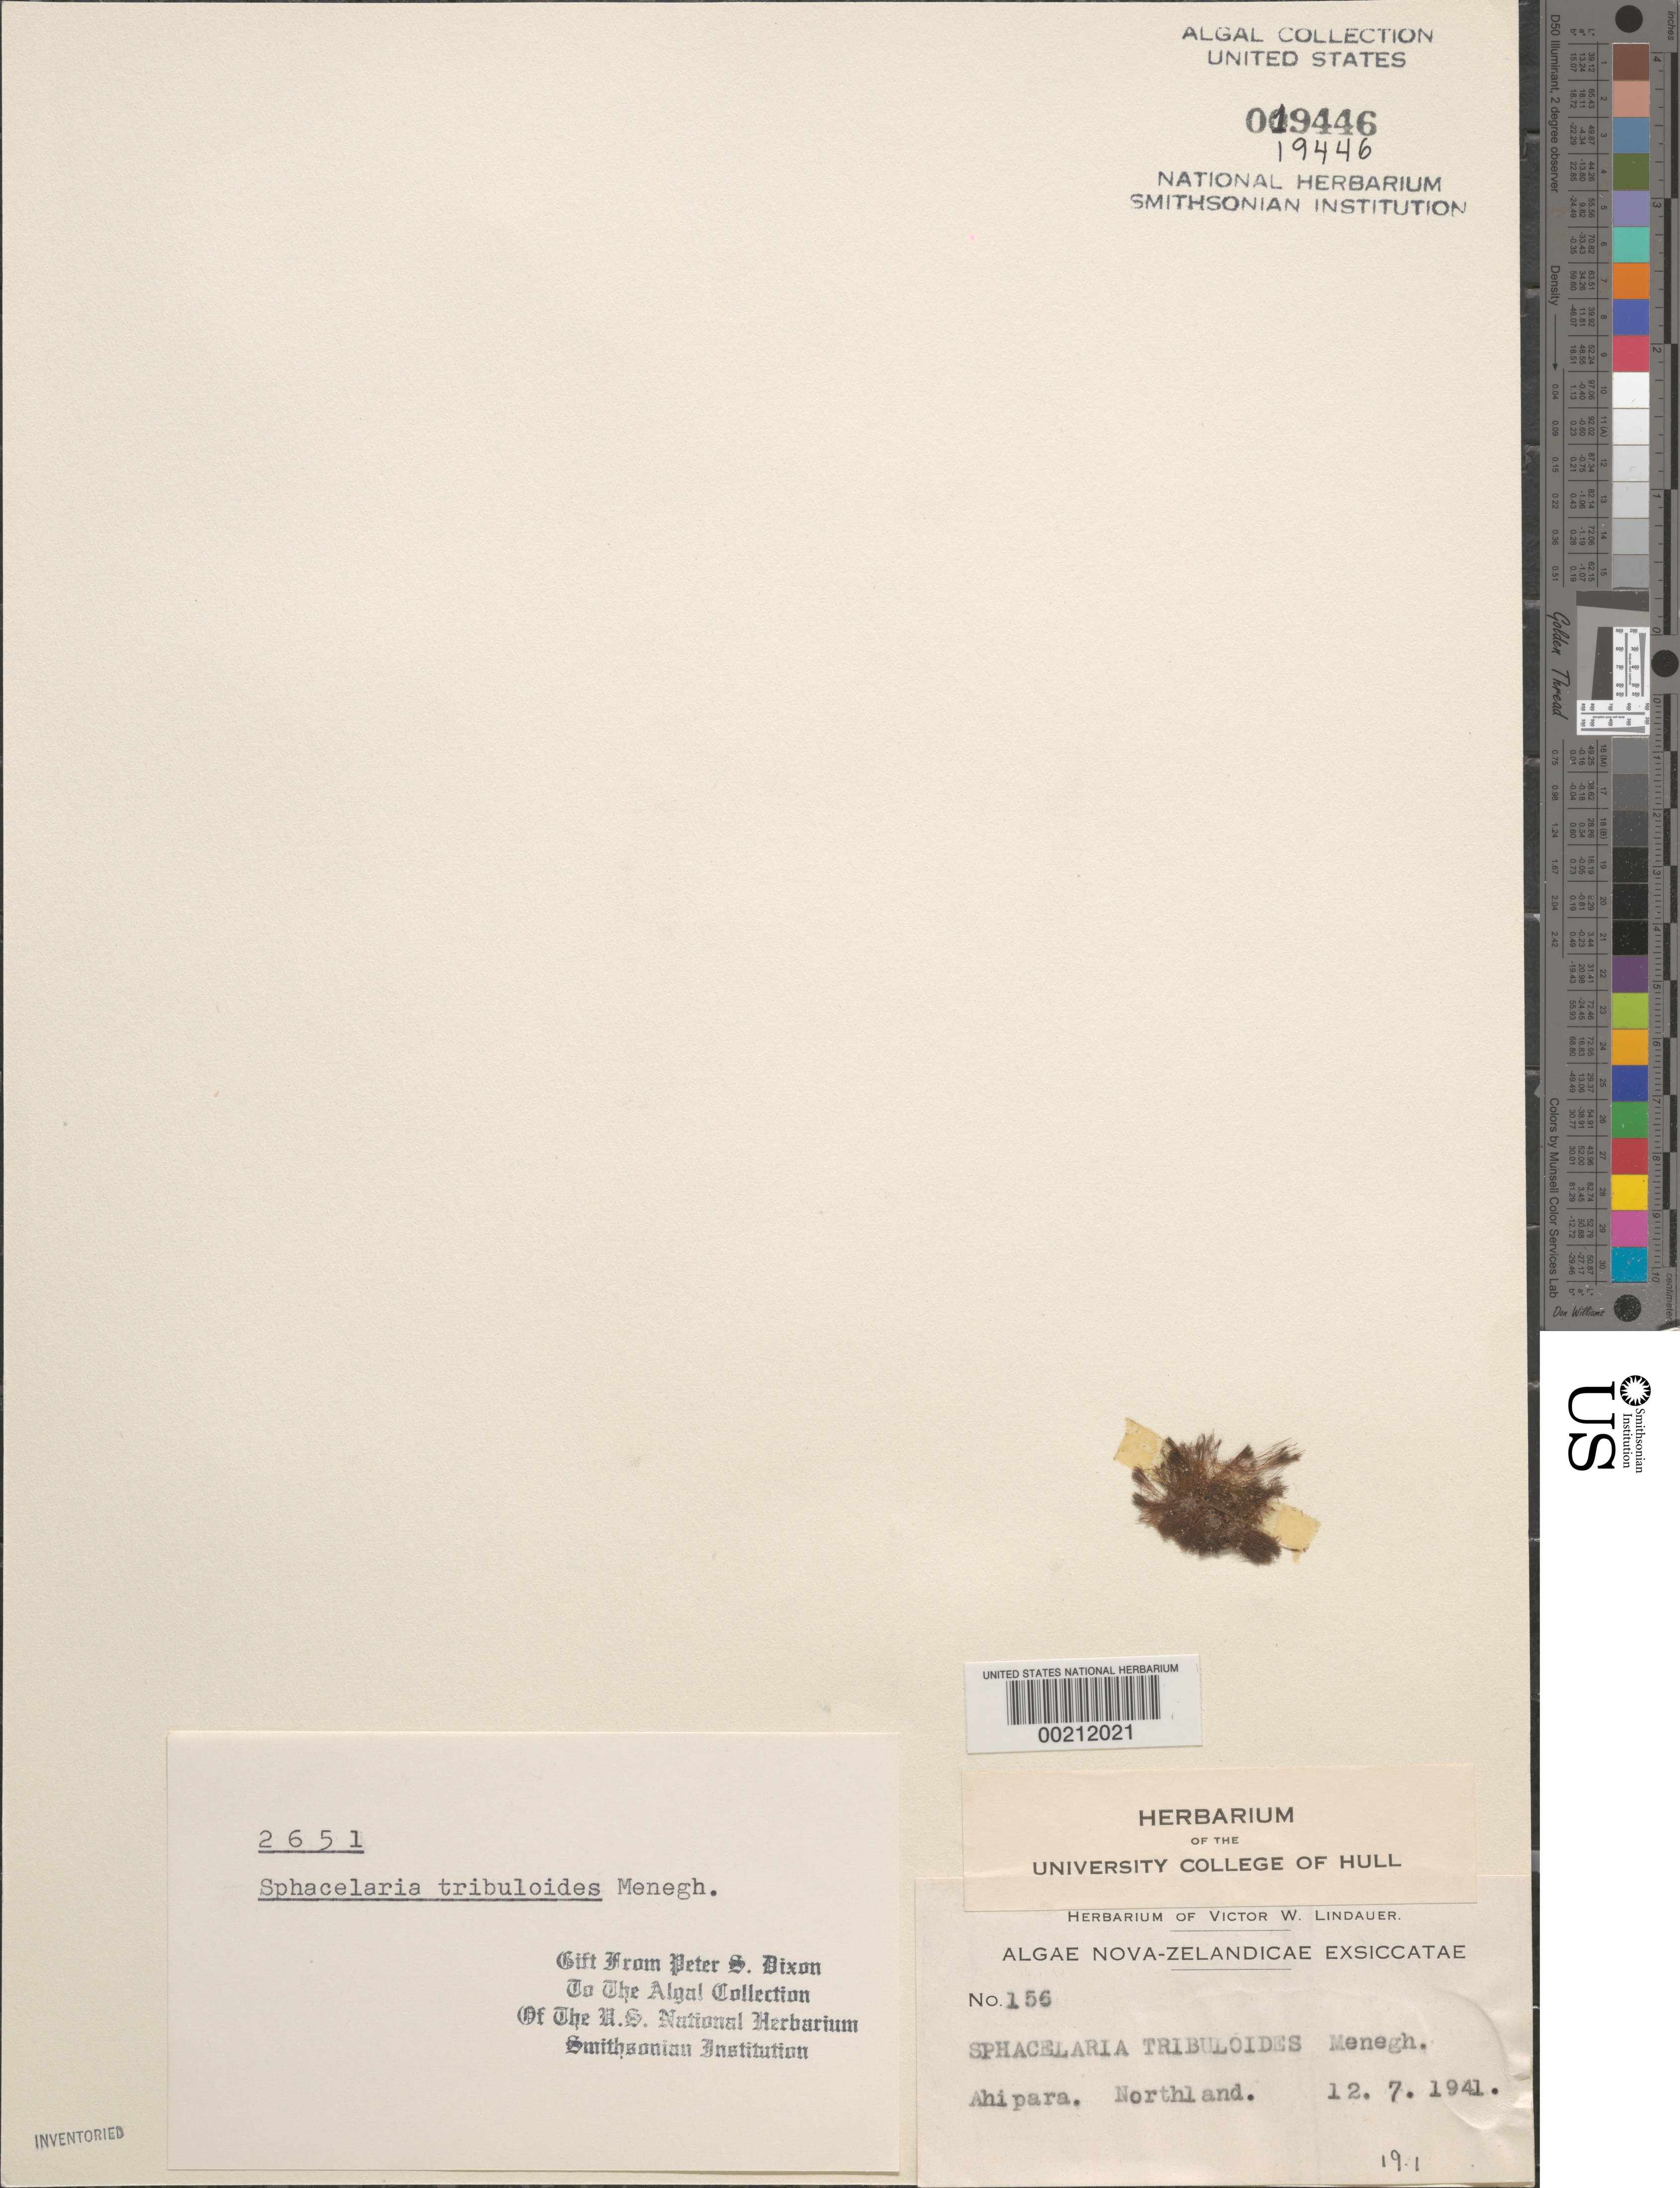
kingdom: Chromista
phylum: Ochrophyta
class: Phaeophyceae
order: Sphacelariales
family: Sphacelariaceae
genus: Sphacelaria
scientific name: Sphacelaria tribuloides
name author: Menegh.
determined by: Dixon, P. S.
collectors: V. Lindauer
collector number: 156 & PSD 2651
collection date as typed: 12 Jul 1941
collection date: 1941-07-12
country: New Zealand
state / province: Northland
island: North Island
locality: Ahipara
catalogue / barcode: US 19446